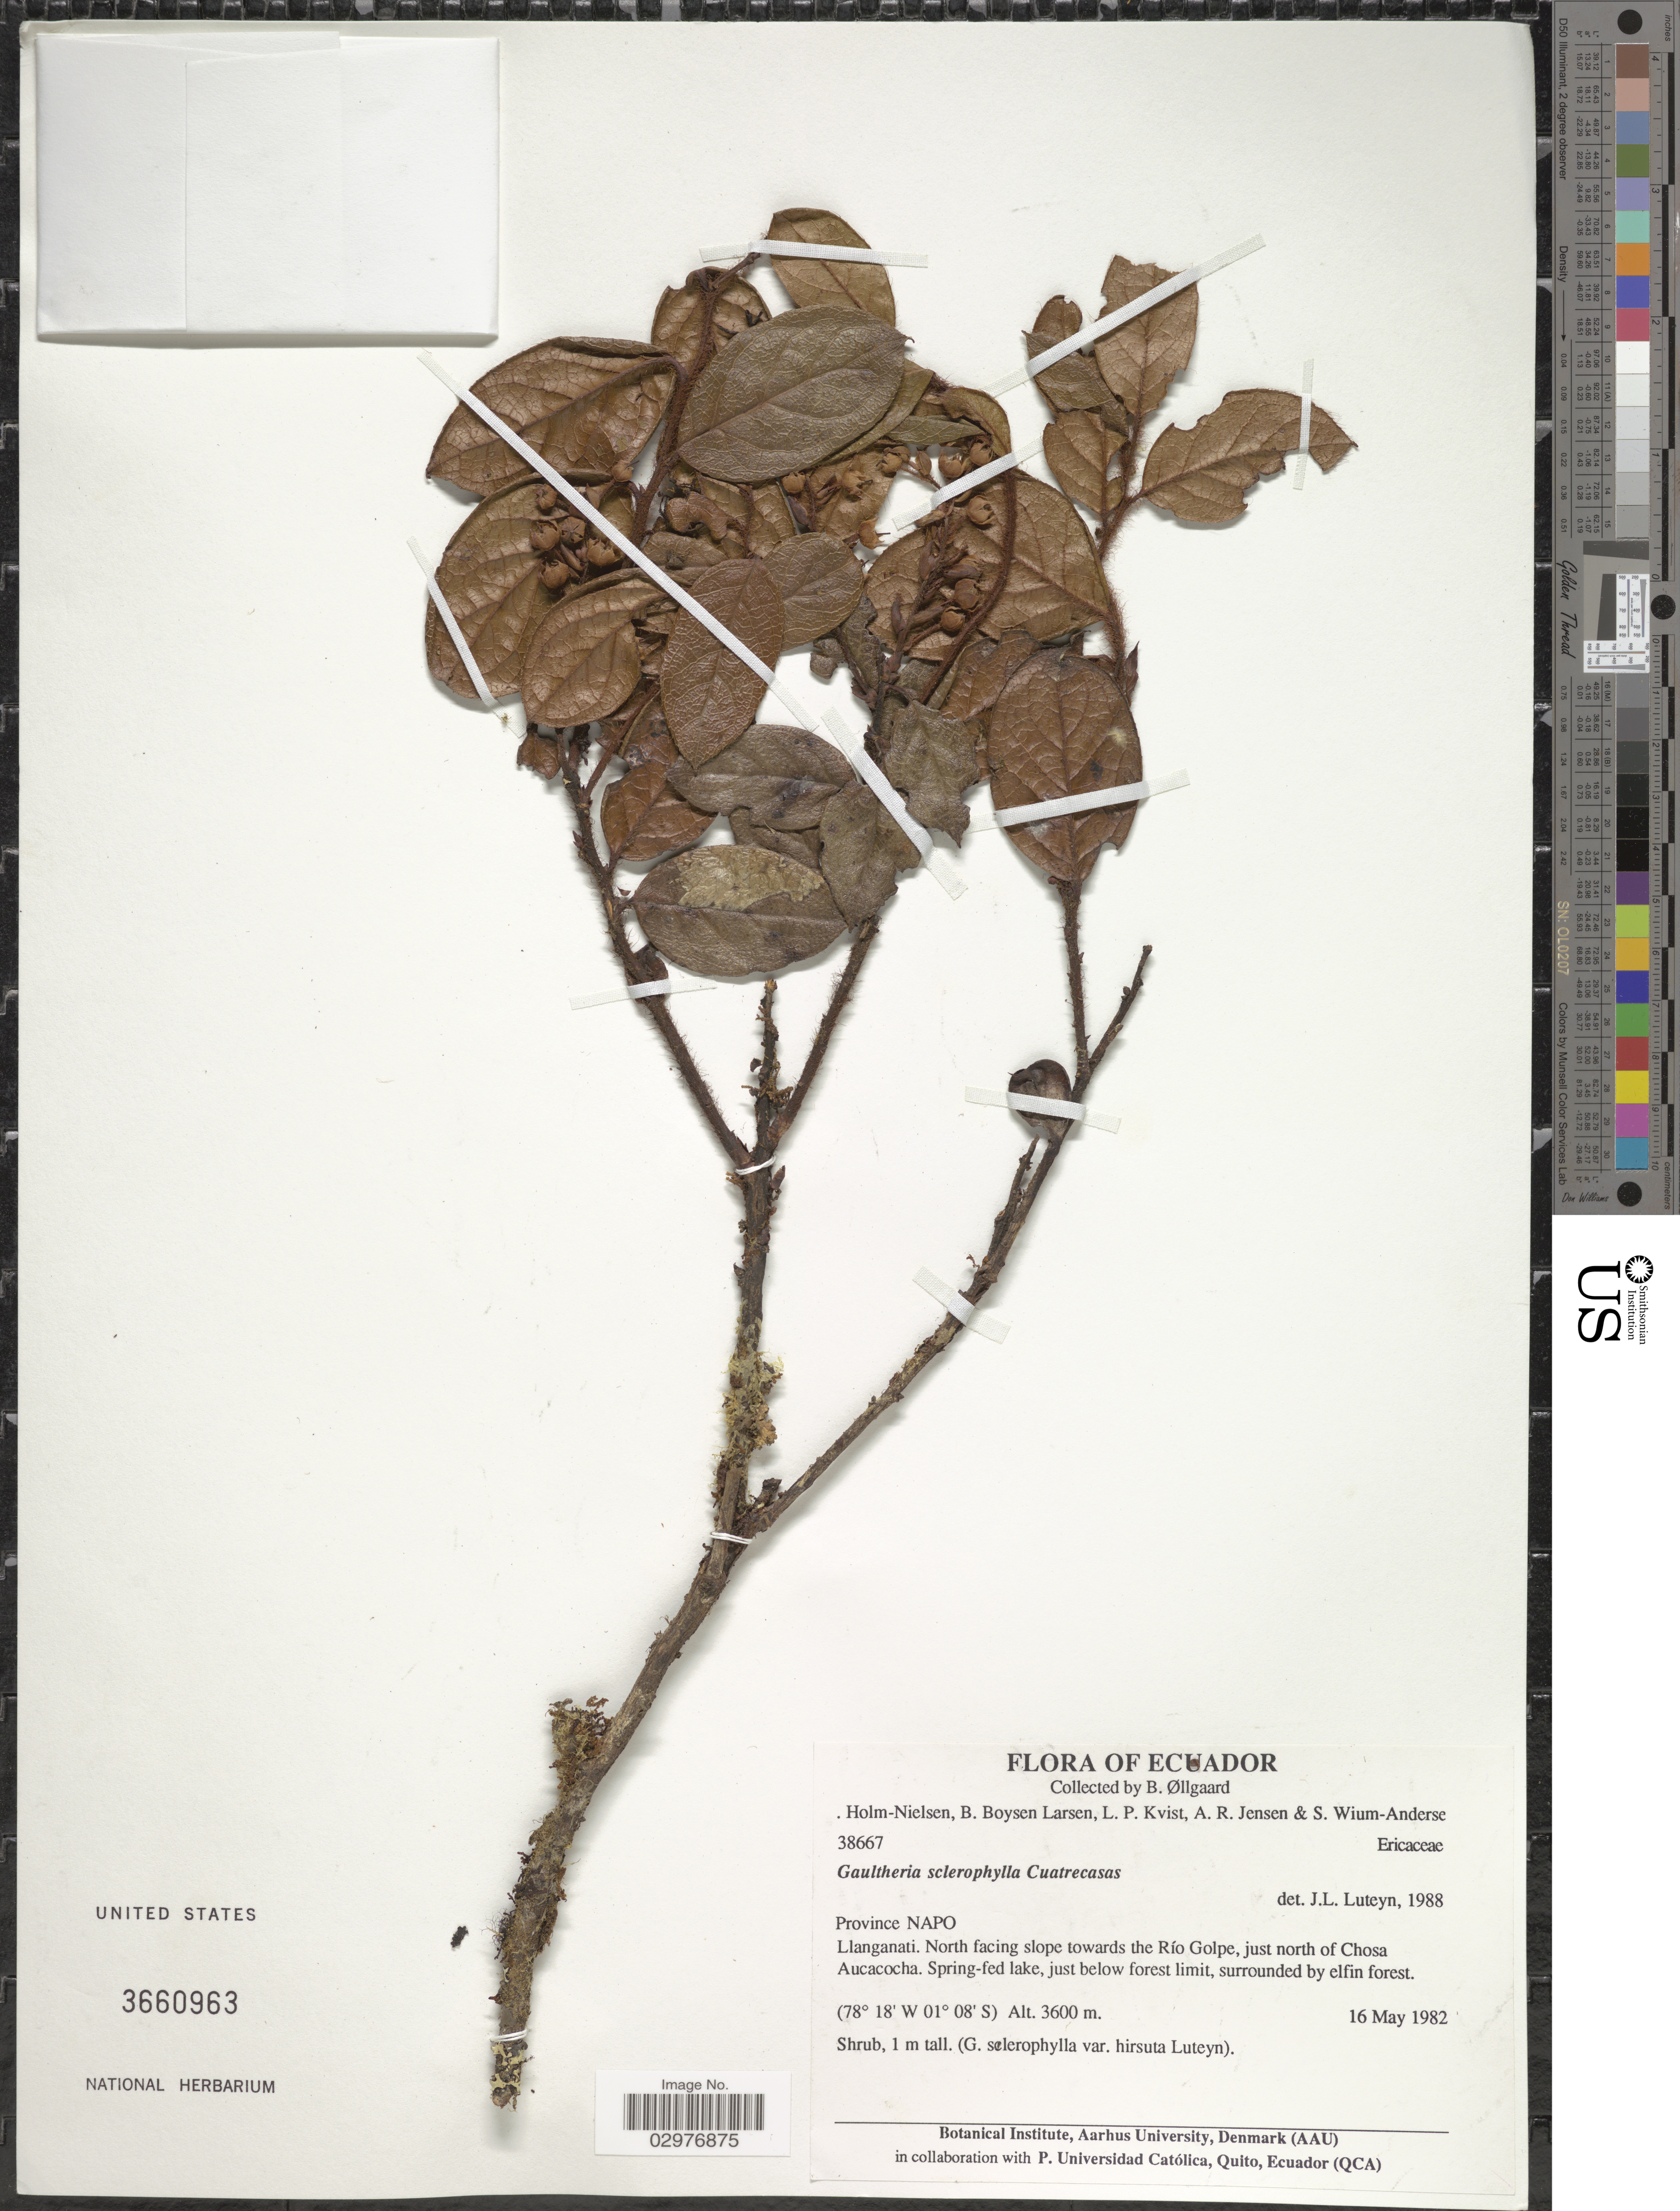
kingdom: Plantae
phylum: Tracheophyta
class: Magnoliopsida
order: Ericales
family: Ericaceae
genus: Gaultheria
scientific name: Gaultheria sclerophylla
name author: Cuatrec.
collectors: B. Øllgaard, Holm-Nielsen, B. Boysen Larsen, L. P. Kvist & et al.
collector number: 38667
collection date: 1982-05-16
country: Ecuador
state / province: Napo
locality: Province Napo. Llanganati. North facing slope towards the Río Golpe, just north of Chosa Aucacocha. Spring-fed lake, just below forest limit, surrounded by elfin forest.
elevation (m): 3600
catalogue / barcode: US 3660963